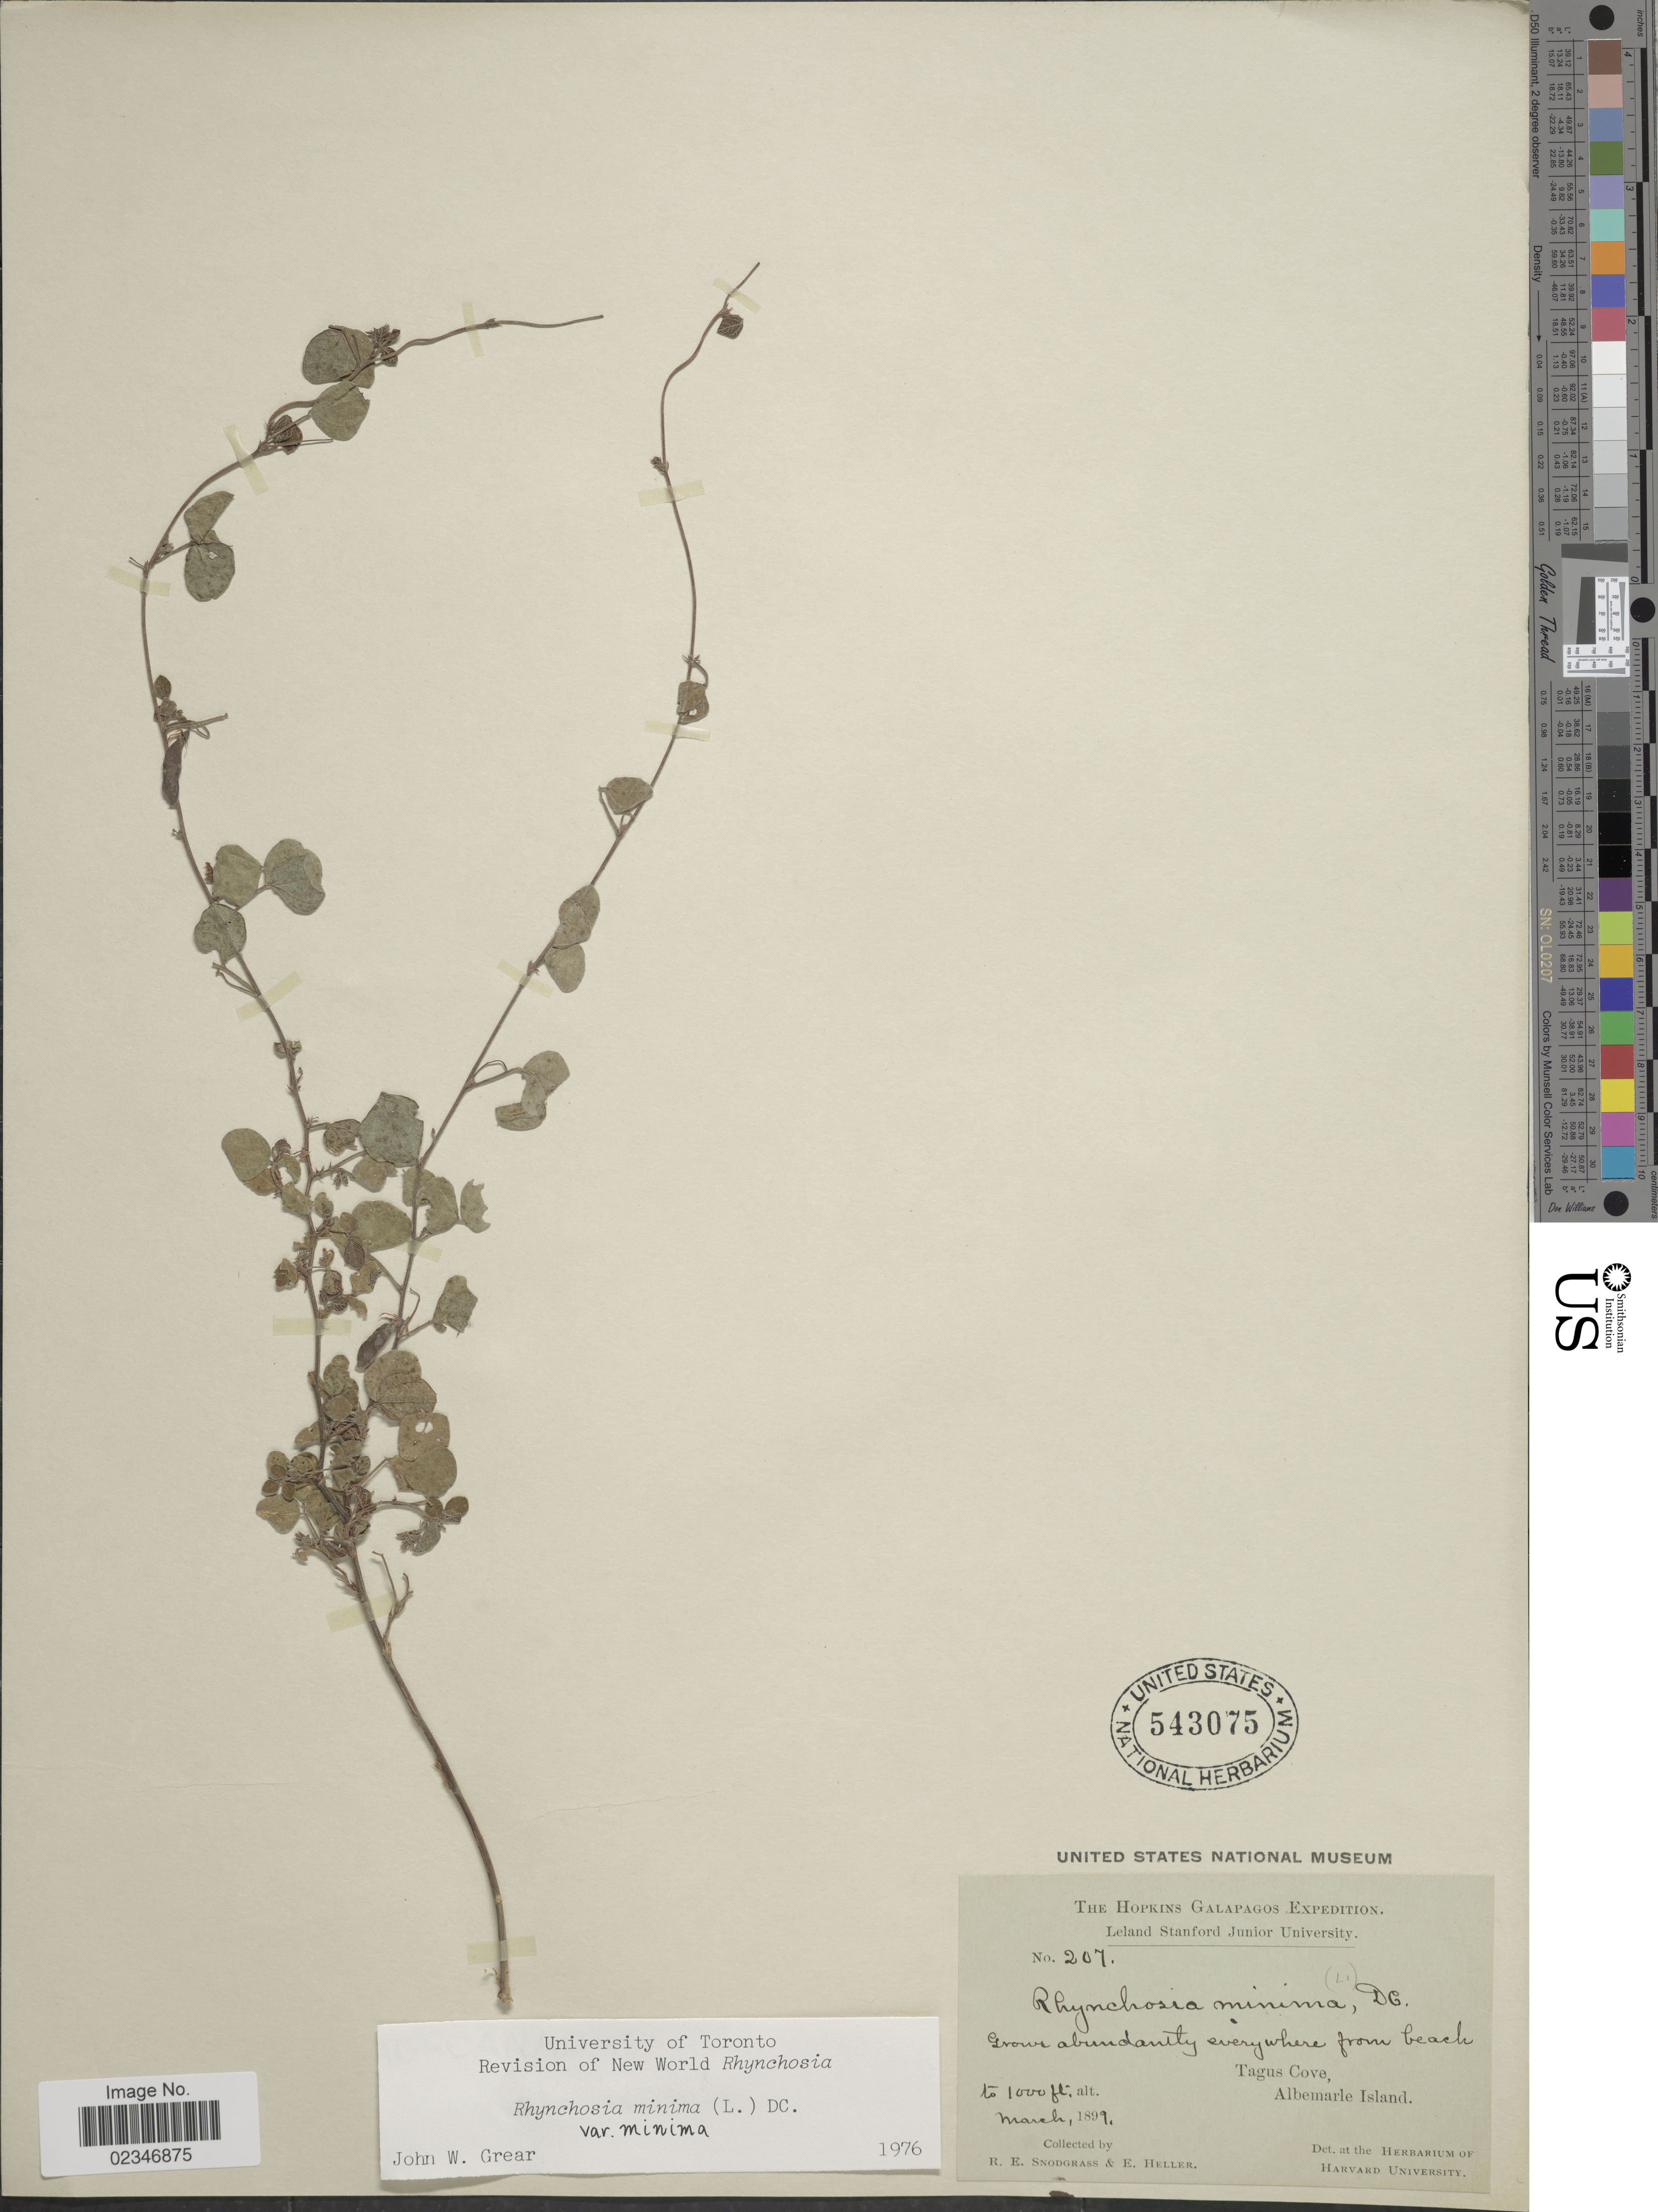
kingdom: Plantae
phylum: Tracheophyta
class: Magnoliopsida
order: Fabales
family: Fabaceae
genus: Rhynchosia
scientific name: Rhynchosia minima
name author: (L.) DC.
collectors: R. E. Snodgrass & E. Heller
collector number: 207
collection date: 1899-03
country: Ecuador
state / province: Colón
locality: Galapagos, Tagus Cove, Albermarle Island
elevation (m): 305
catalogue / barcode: US 543075